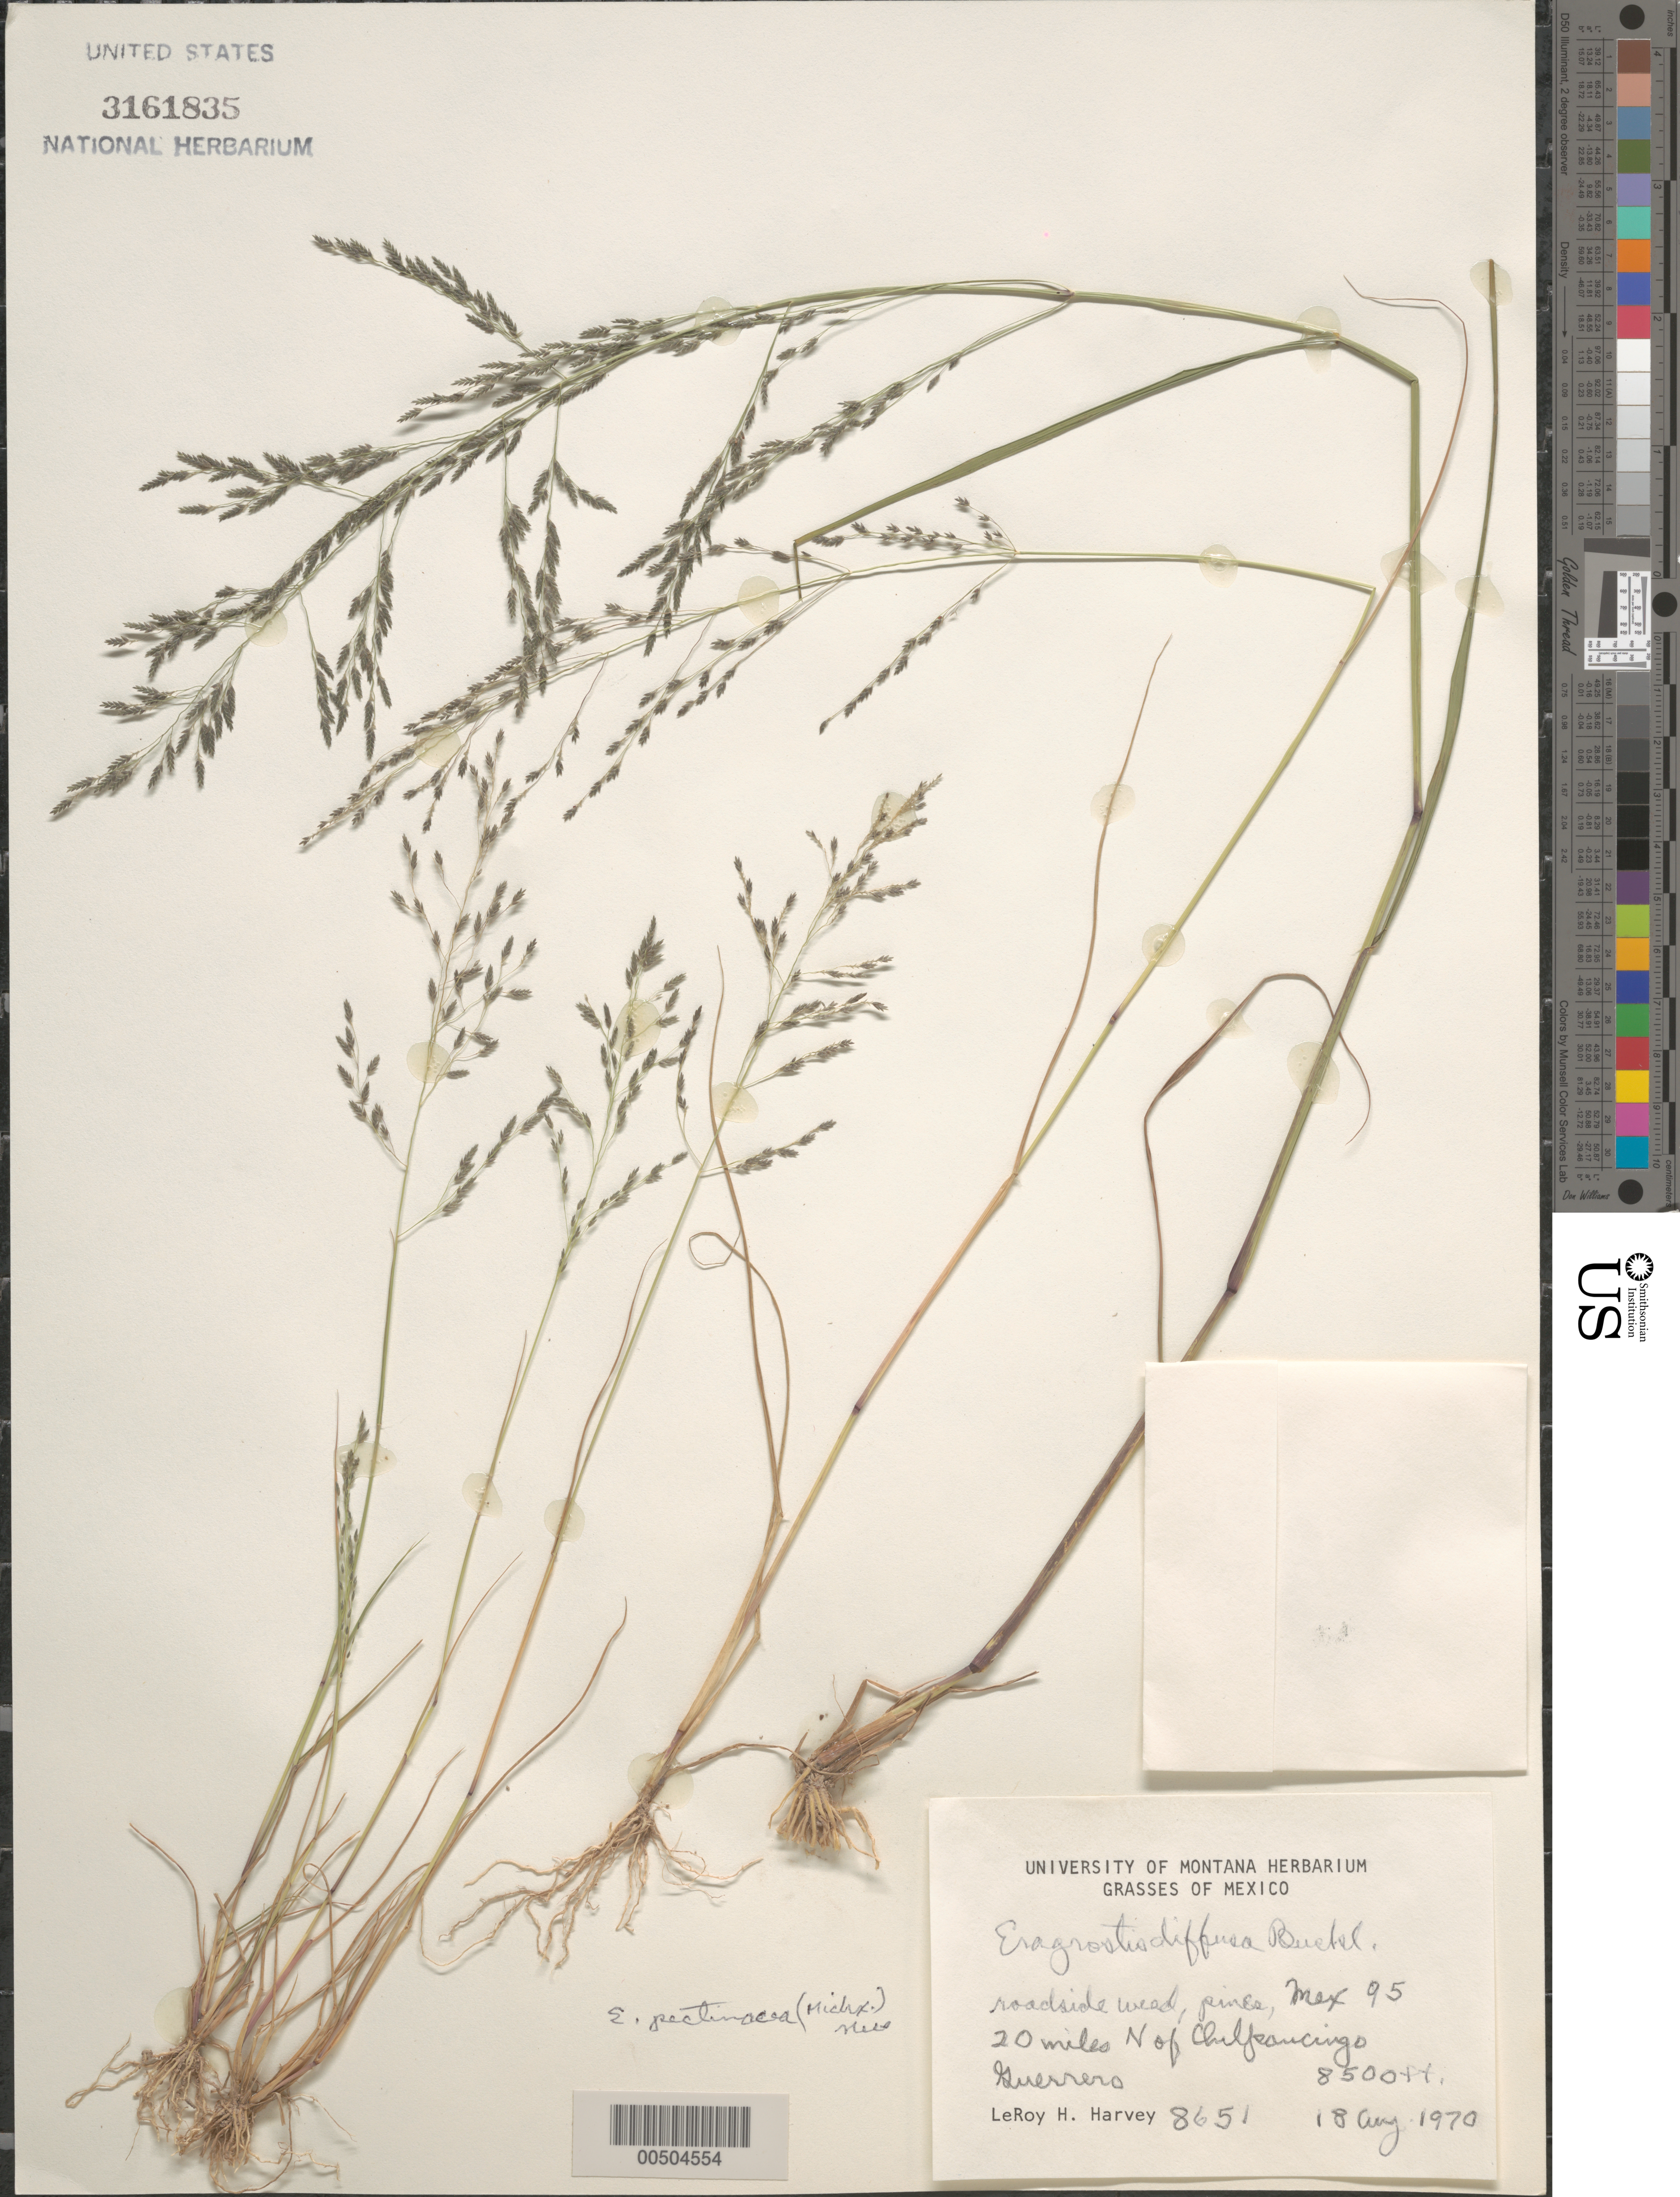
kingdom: Plantae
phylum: Tracheophyta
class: Liliopsida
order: Poales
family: Poaceae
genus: Eragrostis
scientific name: Eragrostis pectinacea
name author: (Michx.) Nees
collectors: L. H. Harvey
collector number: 8651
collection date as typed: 18 Aug 1970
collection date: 1970-08-18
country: Mexico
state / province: Guerrero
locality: Mex 95, 20 mi N of Chilpancingo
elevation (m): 2591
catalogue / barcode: US 3161835